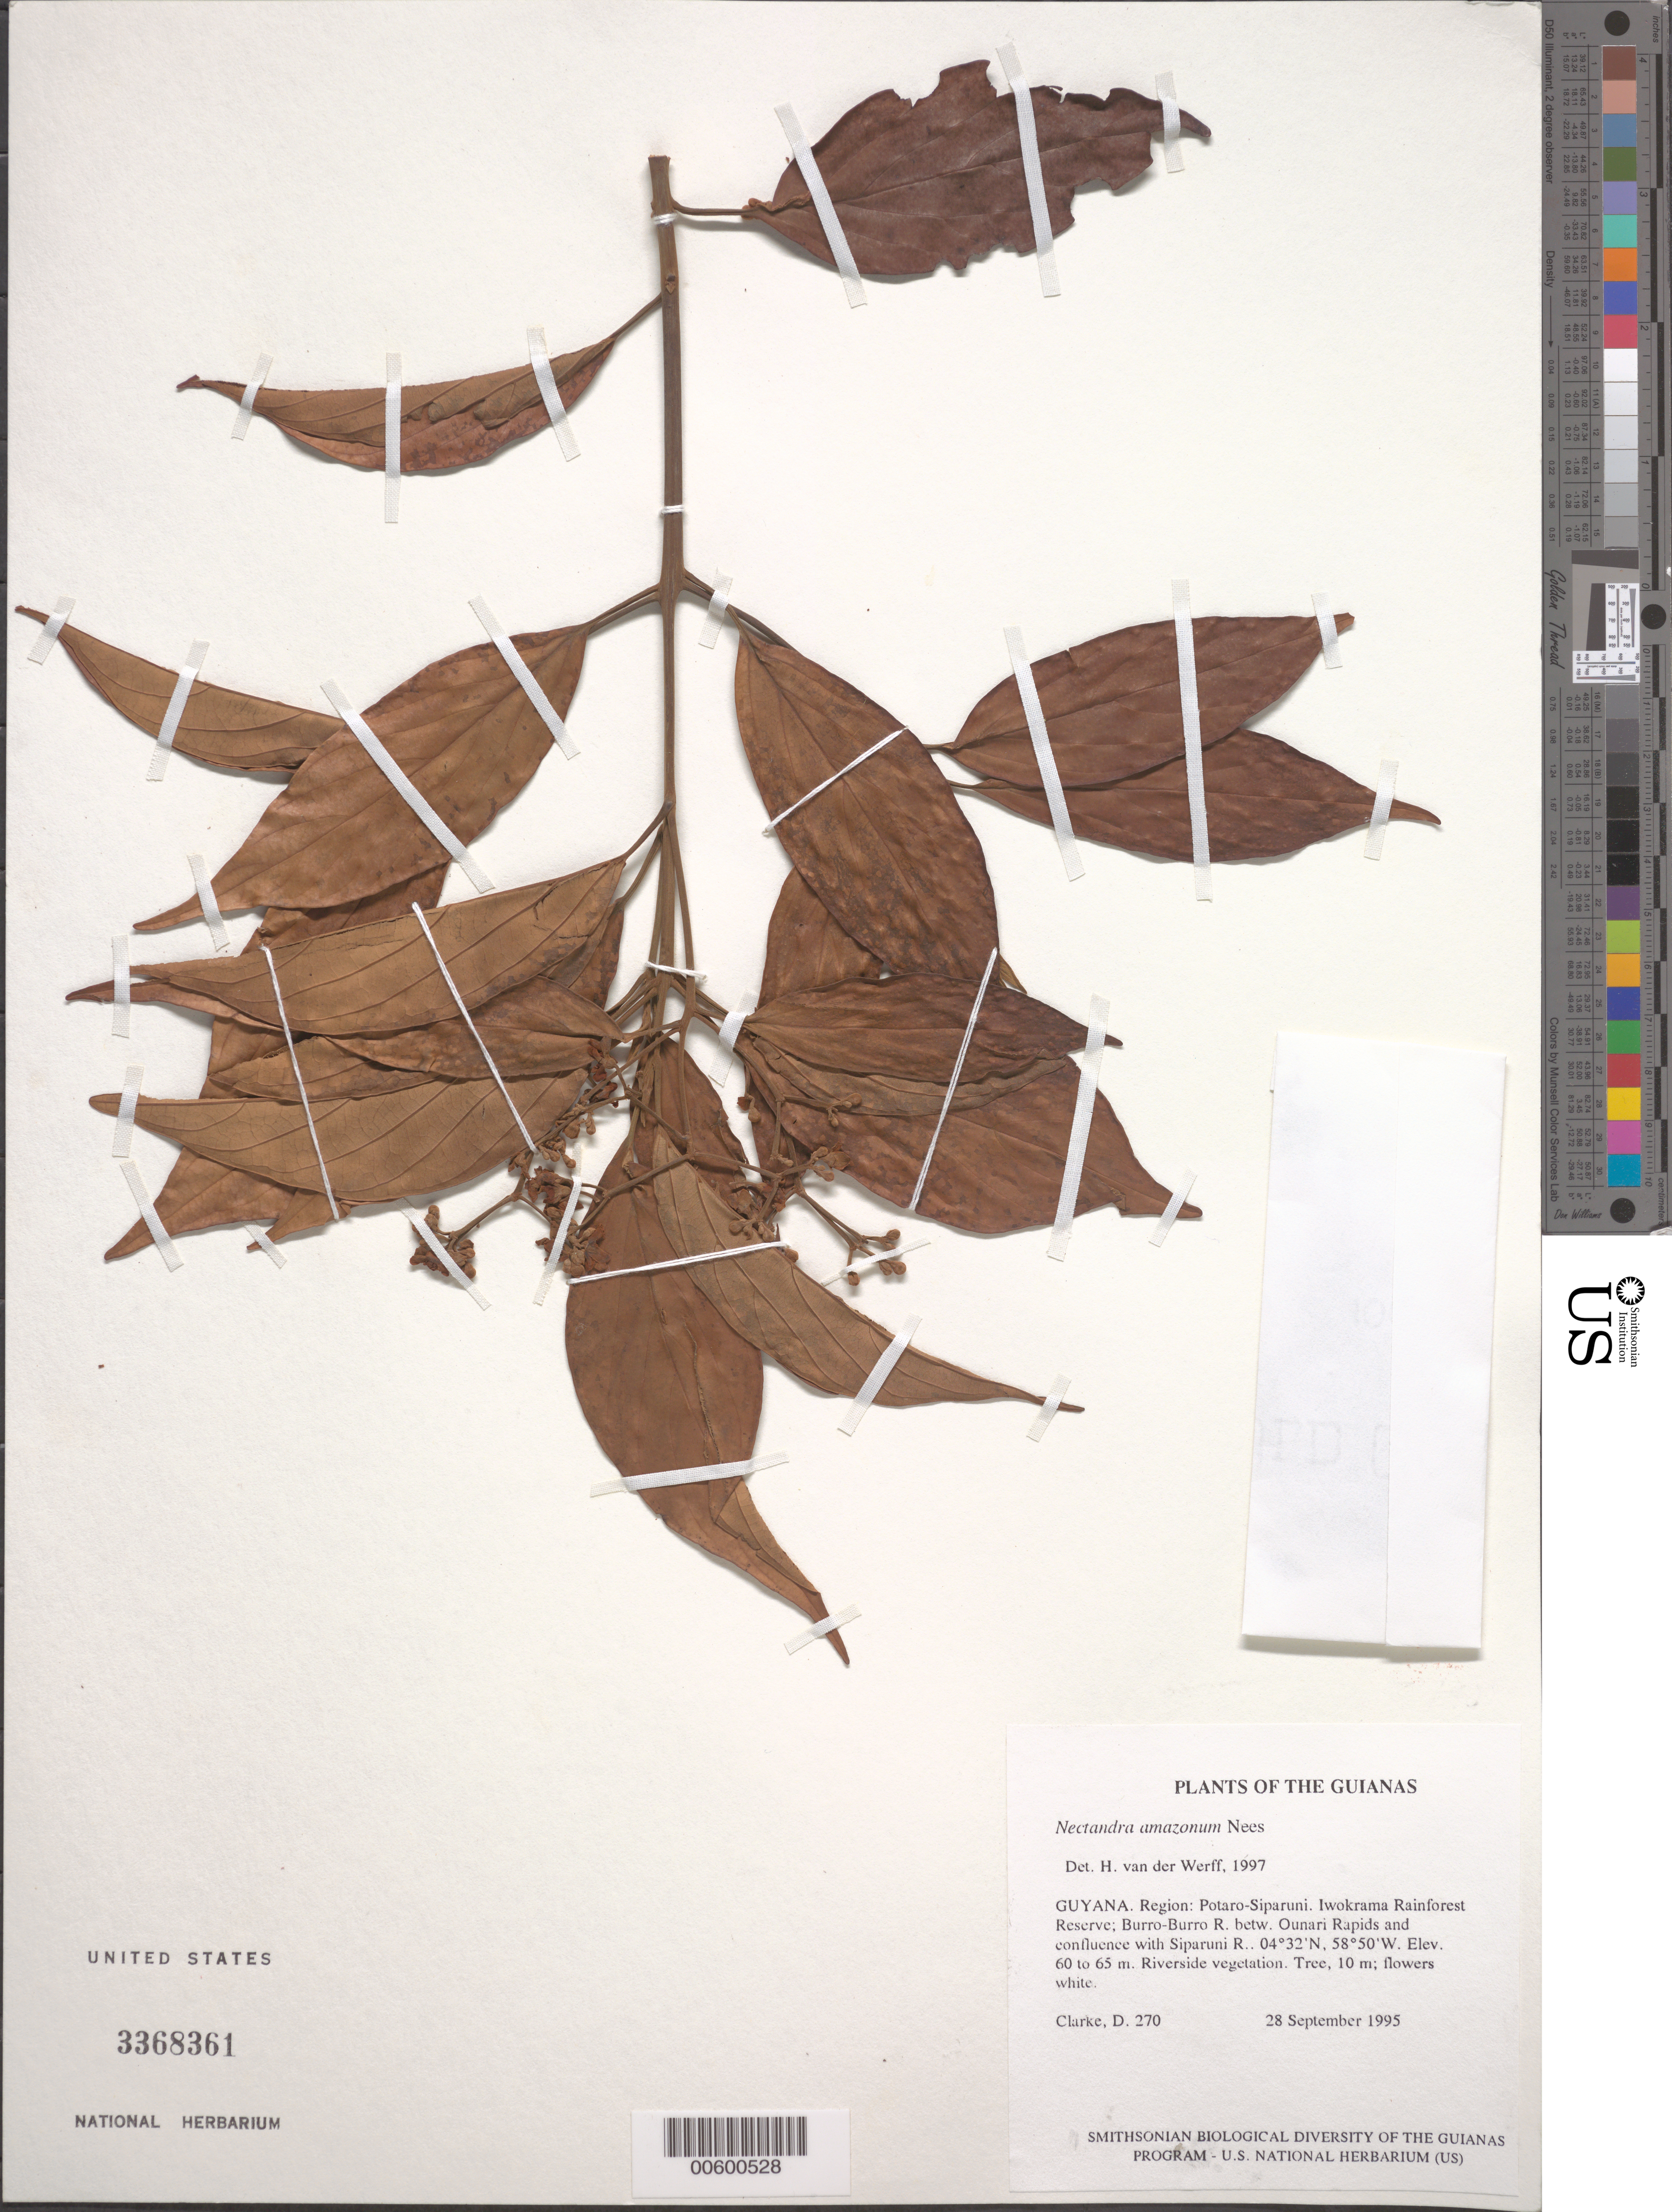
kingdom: Plantae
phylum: Tracheophyta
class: Magnoliopsida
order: Laurales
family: Lauraceae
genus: Nectandra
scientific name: Nectandra amazonum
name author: Nees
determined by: van der Werff, H., (MO), Missouri Botanical Garden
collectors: H. D. Clarke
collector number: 270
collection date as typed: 28 September 1995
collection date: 1995-09-28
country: Guyana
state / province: Potaro-Siparuni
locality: Iwokrama Rainforest Reserve; Burro-Burro R. betw. Dunari Rapids and confluence with Siparuni R.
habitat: Riverside vegetation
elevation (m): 60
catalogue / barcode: US 3368361